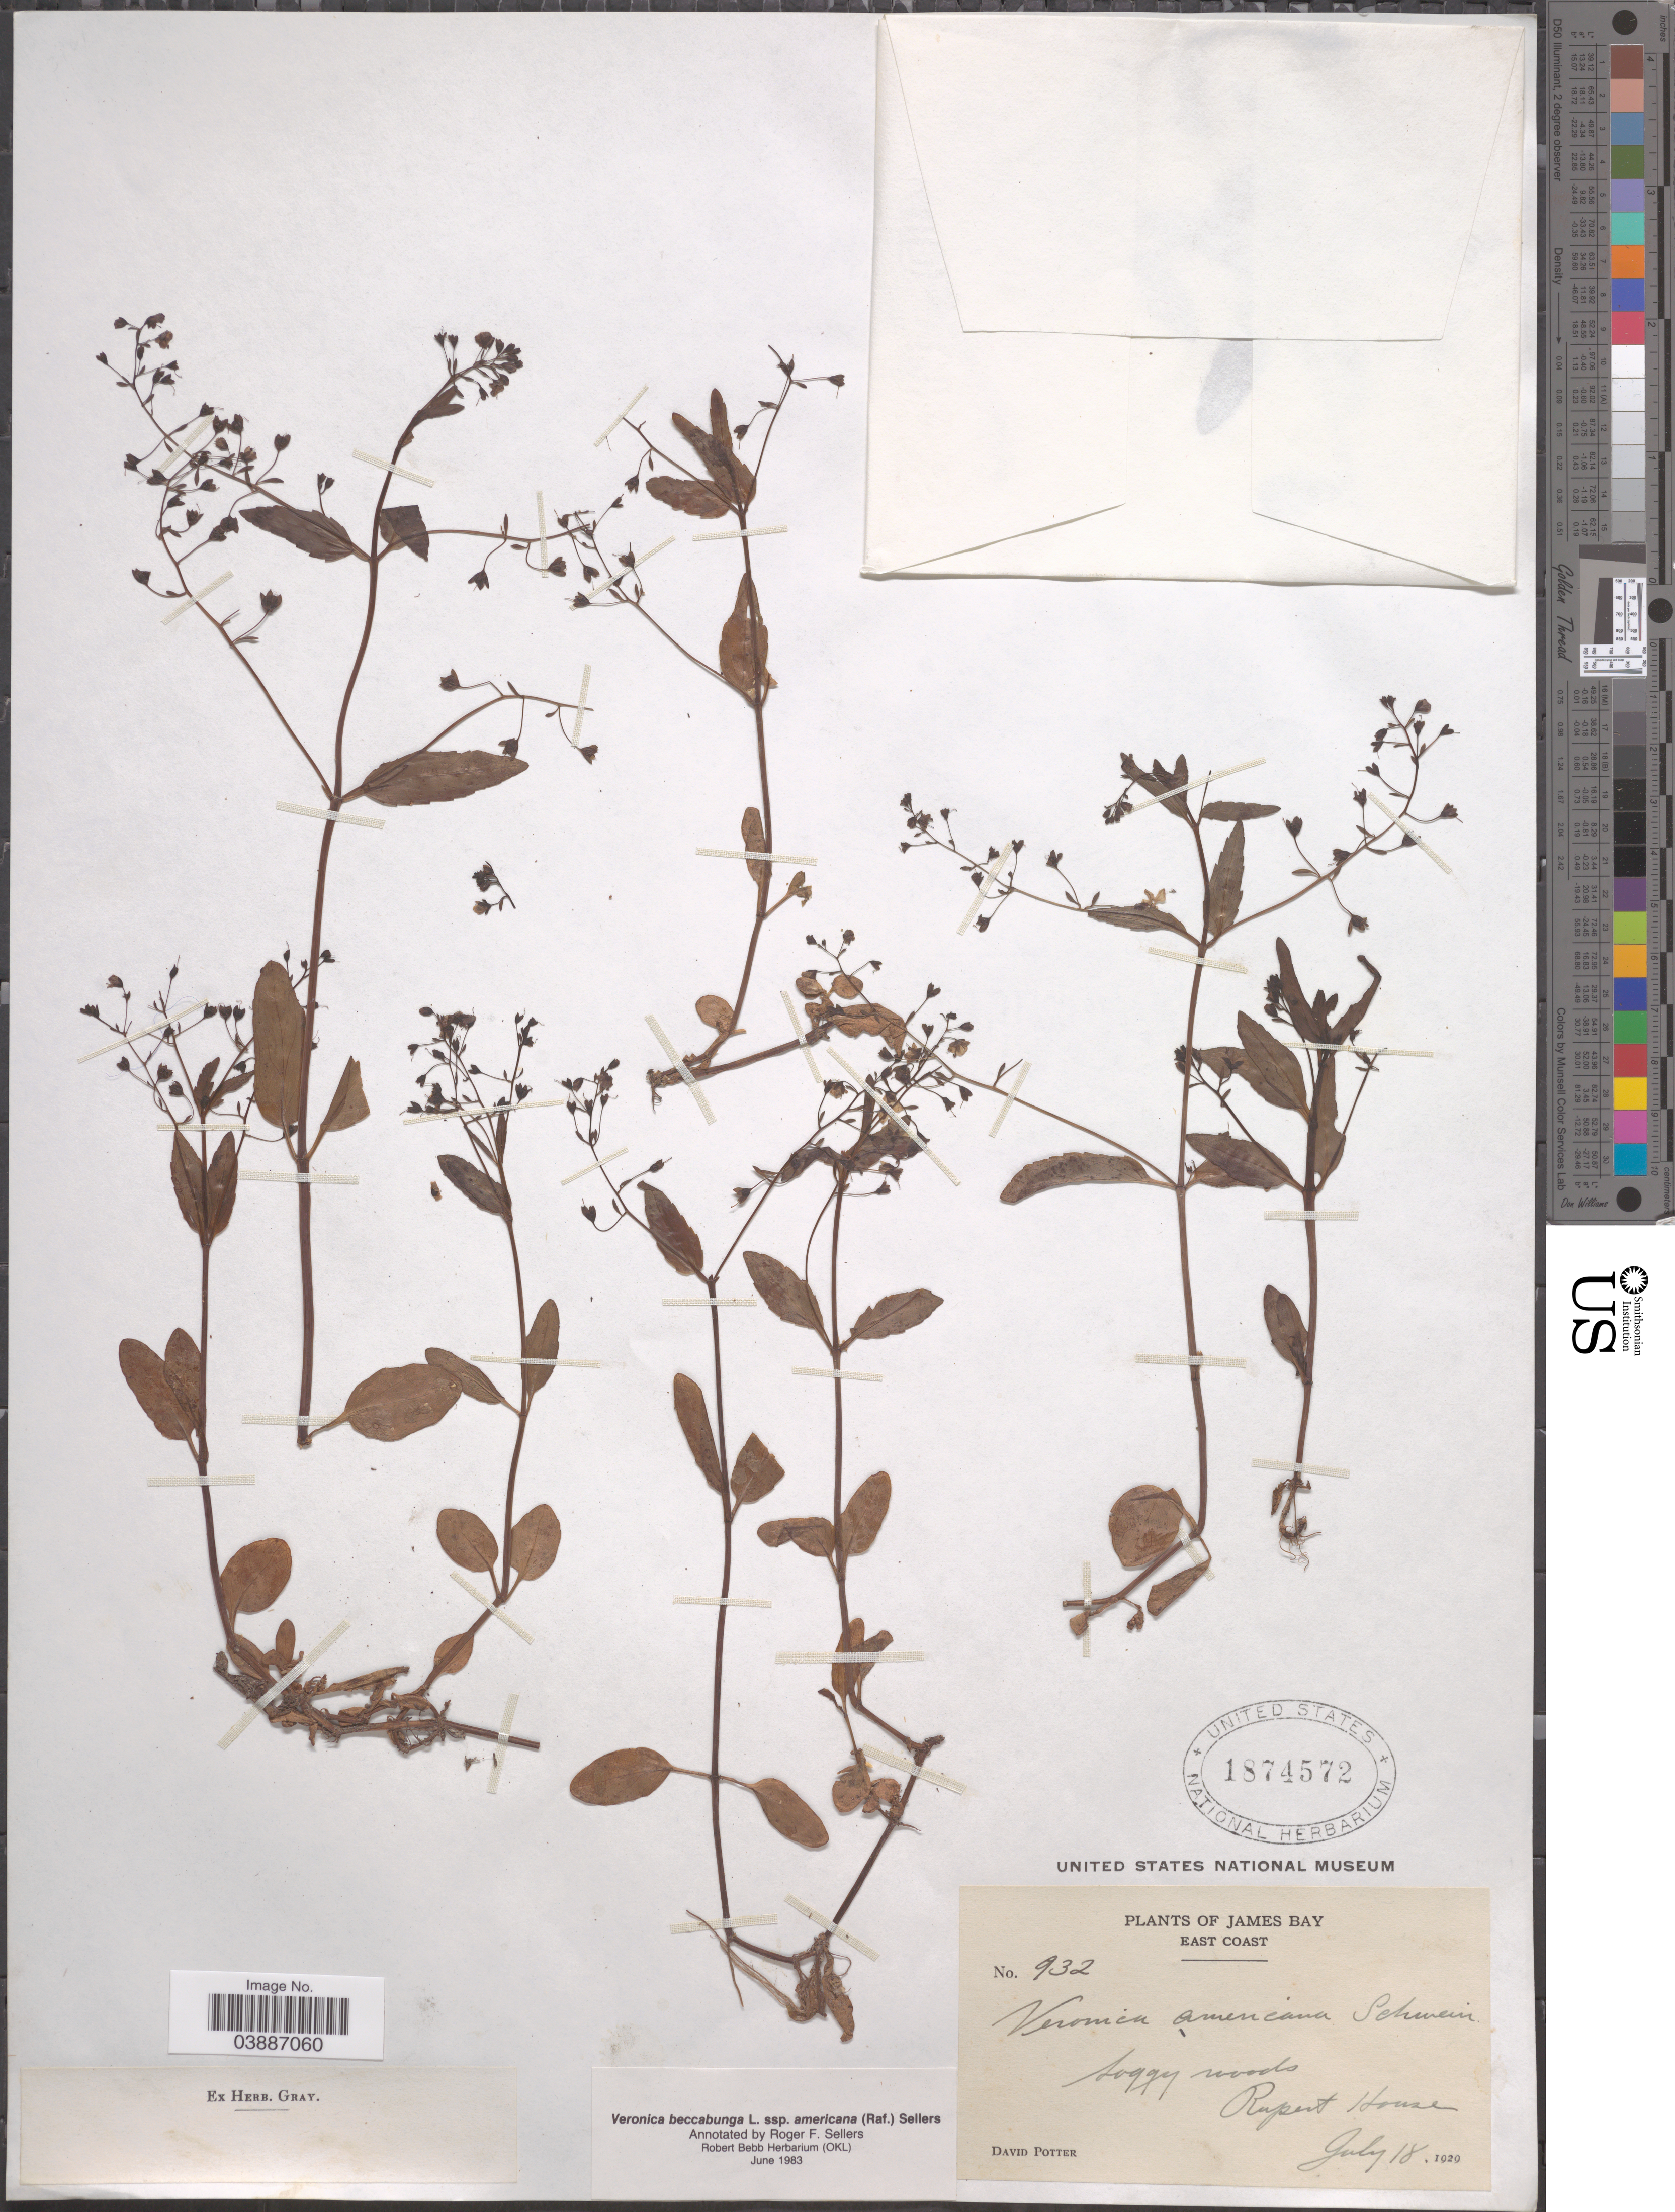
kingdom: Plantae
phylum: Tracheophyta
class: Magnoliopsida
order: Lamiales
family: Plantaginaceae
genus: Veronica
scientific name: Veronica beccabunga subsp. americana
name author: Raf.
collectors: D. Potter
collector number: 932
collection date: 1929-07-18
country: Canada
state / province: Quebec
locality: James Bay. East Coast. Rupert House.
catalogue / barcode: US 1874572